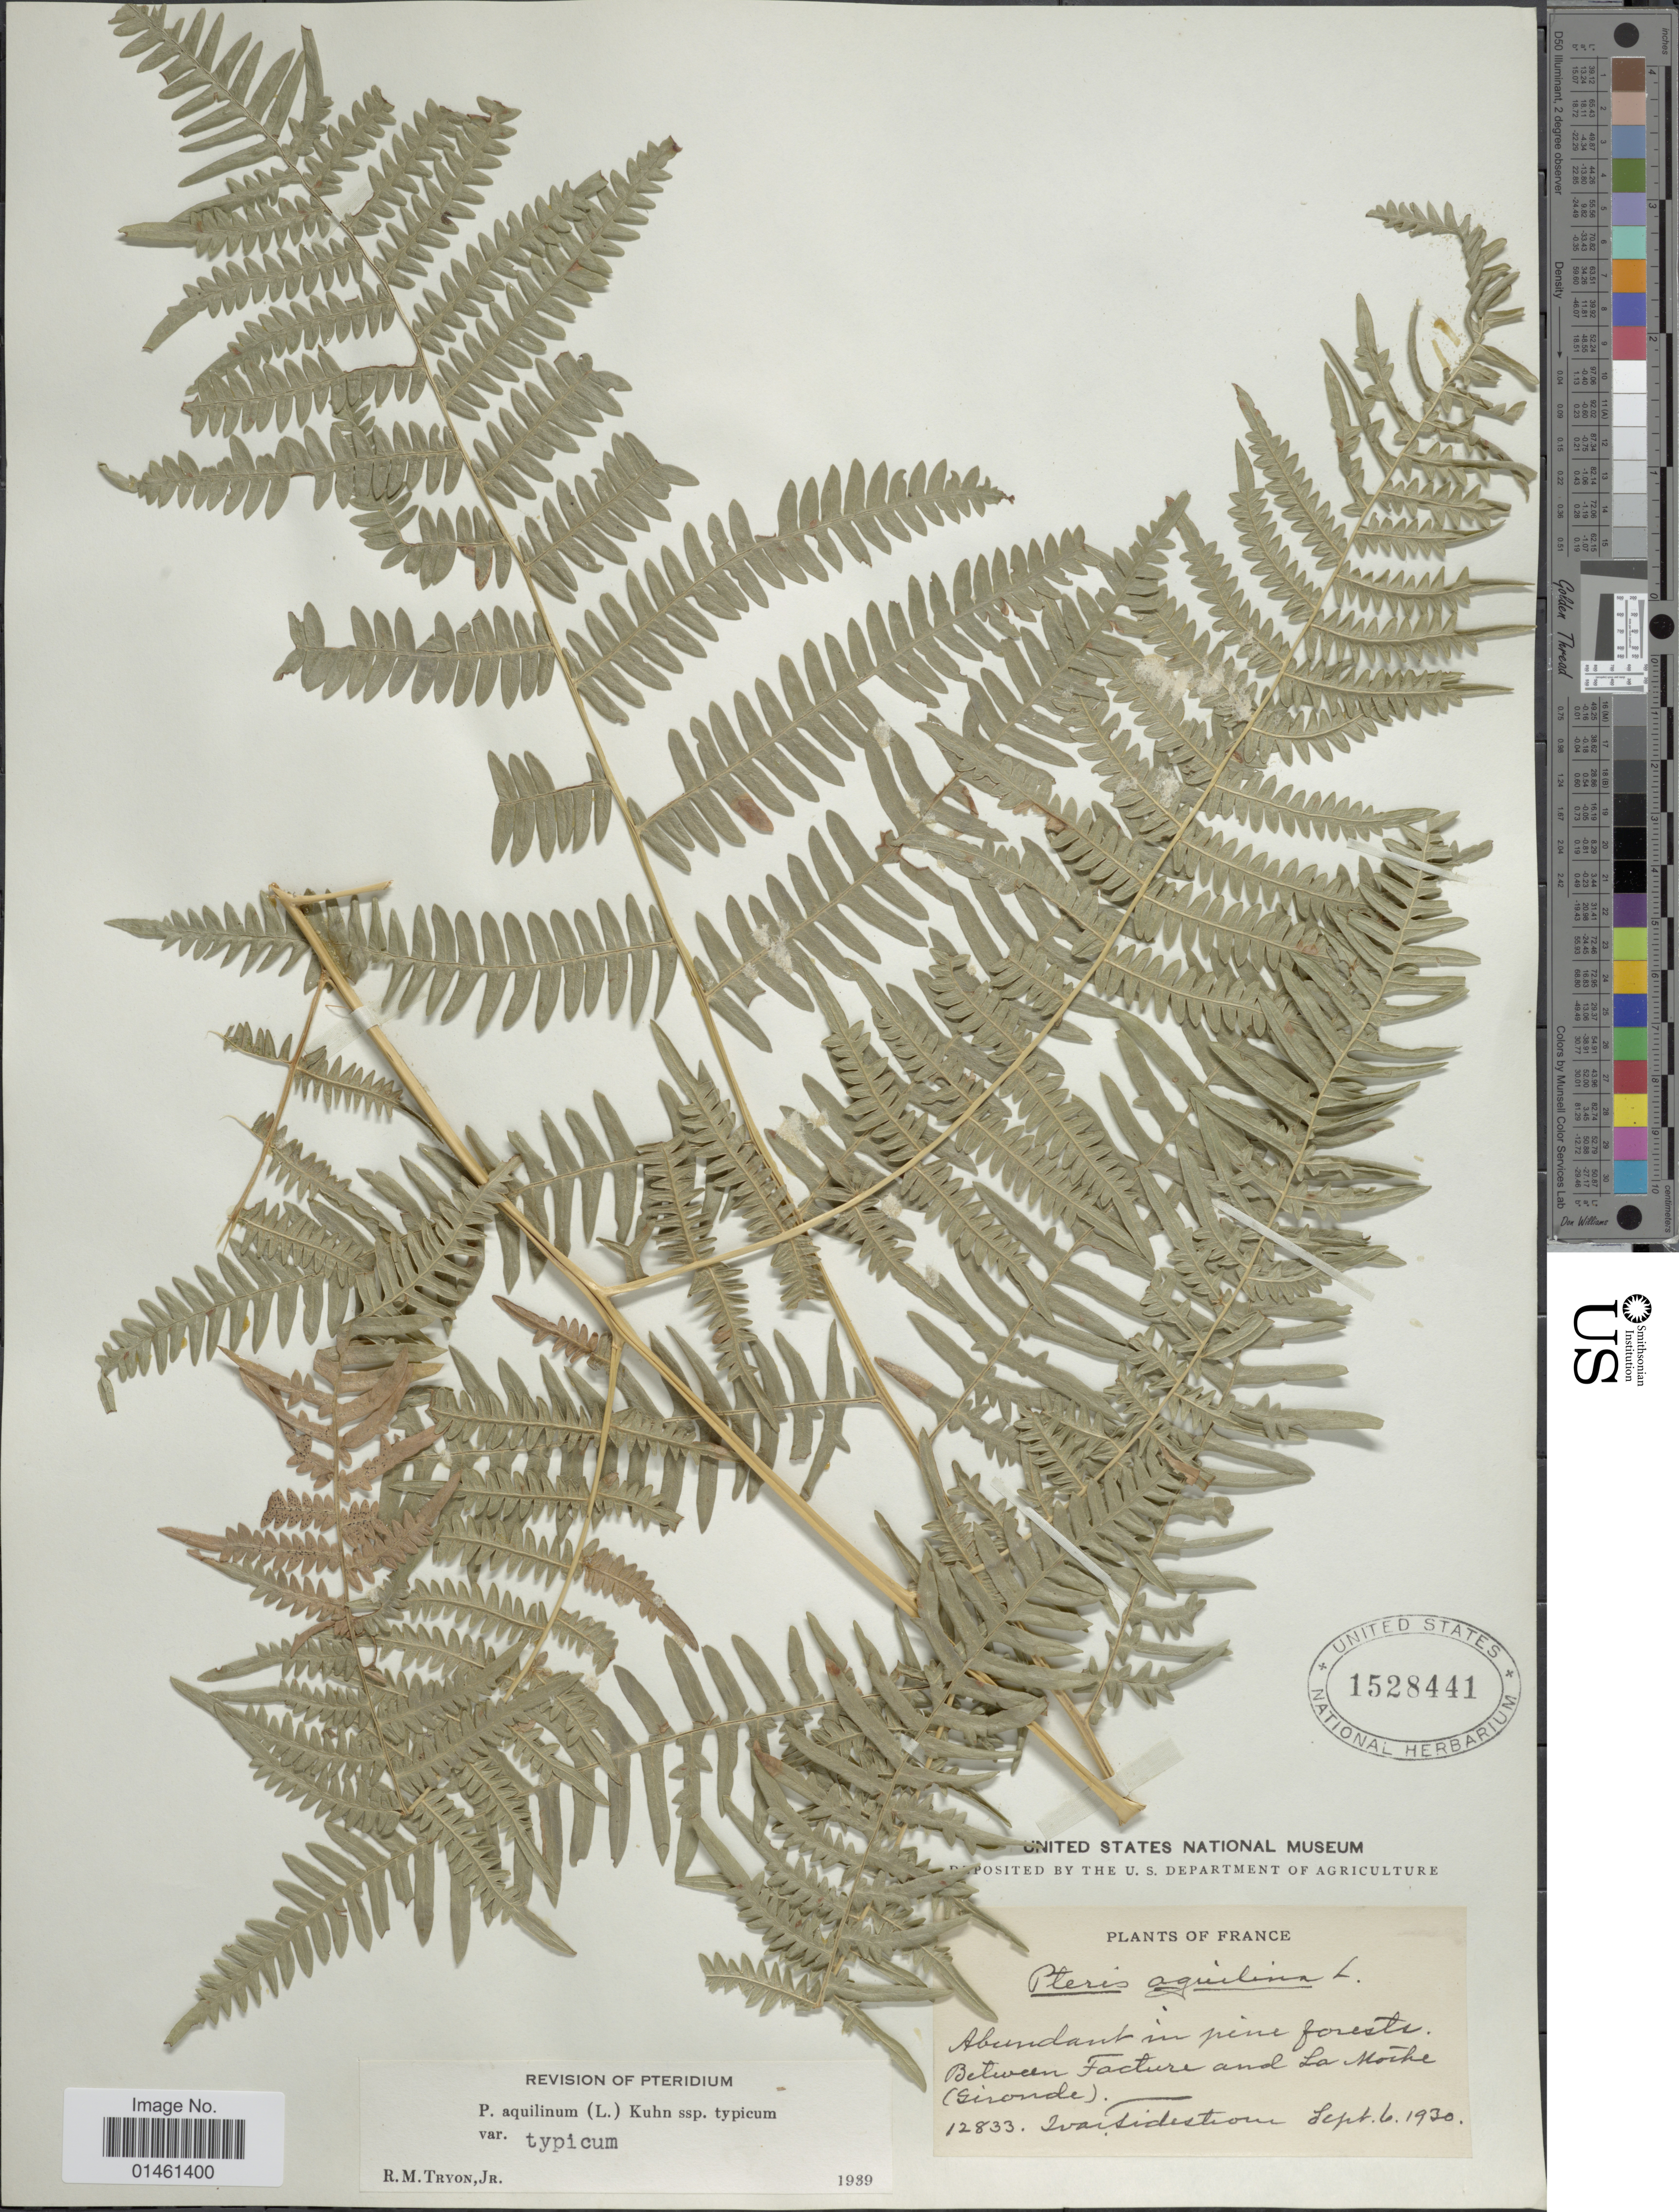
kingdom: Plantae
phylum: Tracheophyta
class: Polypodiopsida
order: Polypodiales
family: Dennstaedtiaceae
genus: Pteridium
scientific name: Pteridium aquilinum var. typicum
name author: R.M. Tryon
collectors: I. F. Tidestrom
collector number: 12833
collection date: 1930-09-06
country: France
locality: Between Facture and La Mothe Gironde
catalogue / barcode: US 1528441